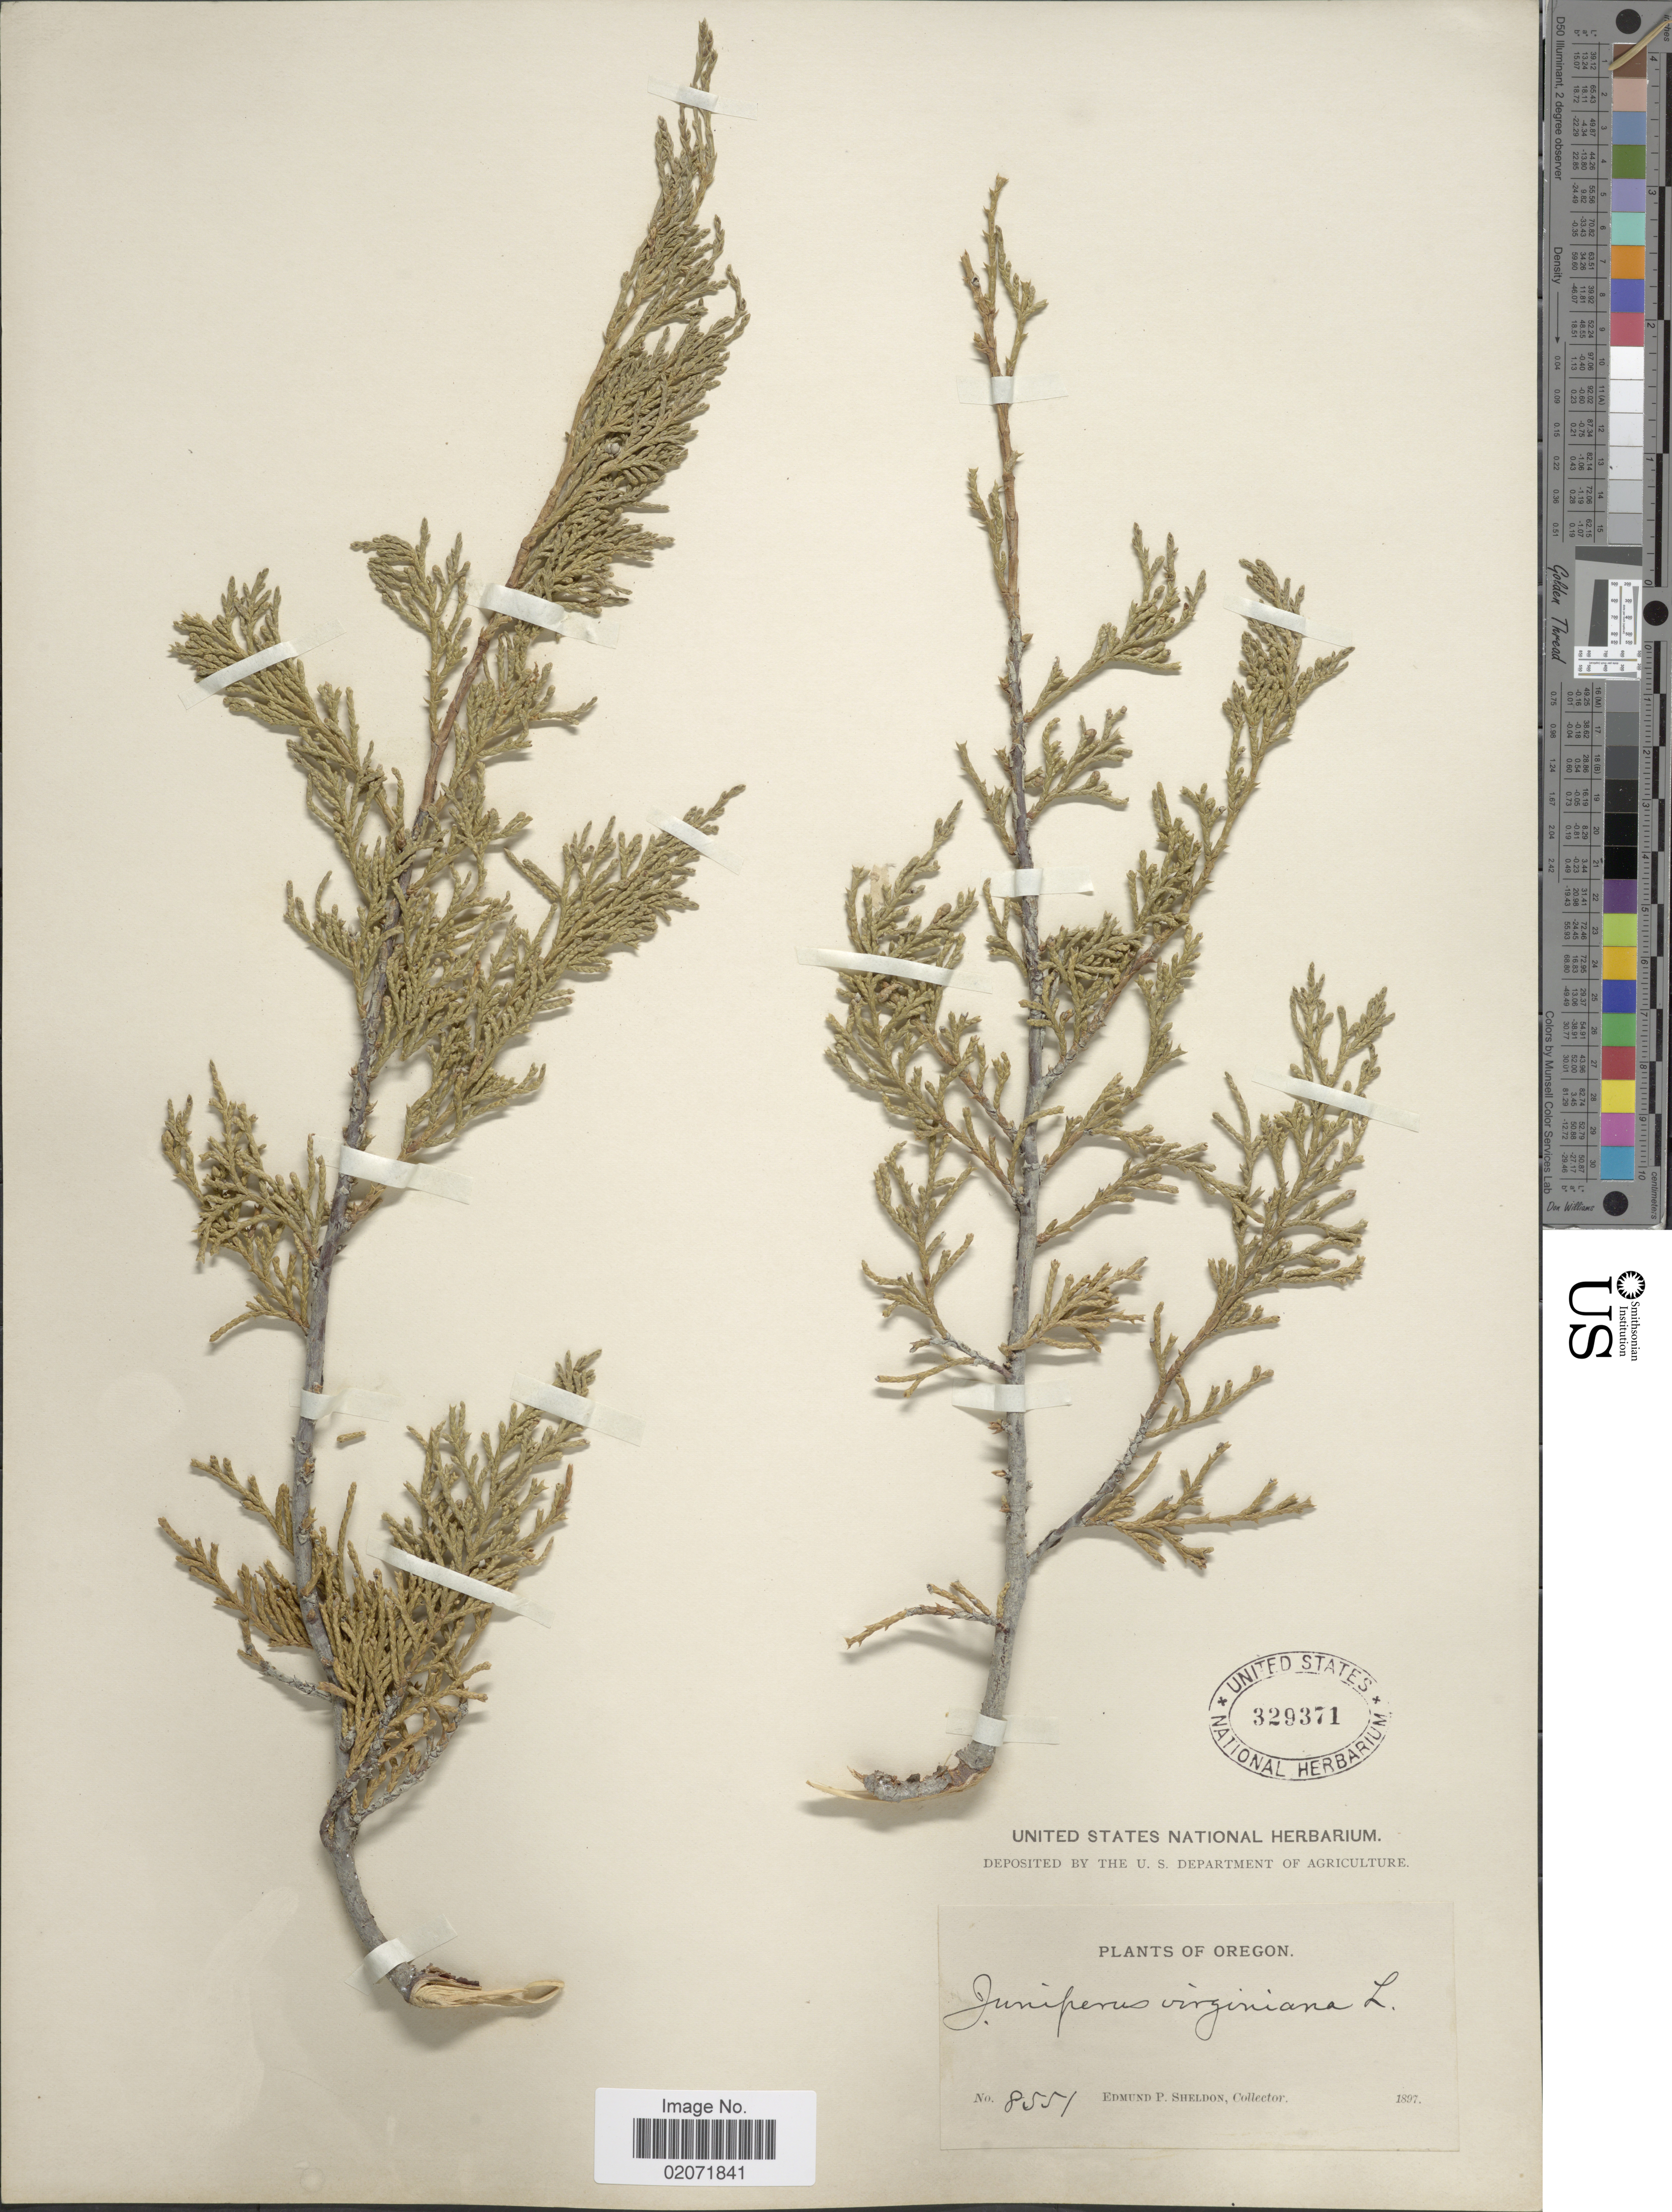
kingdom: Plantae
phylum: Tracheophyta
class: Pinopsida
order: Pinales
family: Cupressaceae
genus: Juniperus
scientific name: Juniperus scopulorum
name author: Sarg.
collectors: E. P. Sheldon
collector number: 8551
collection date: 1897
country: United States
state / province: Oregon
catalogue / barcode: US 329371